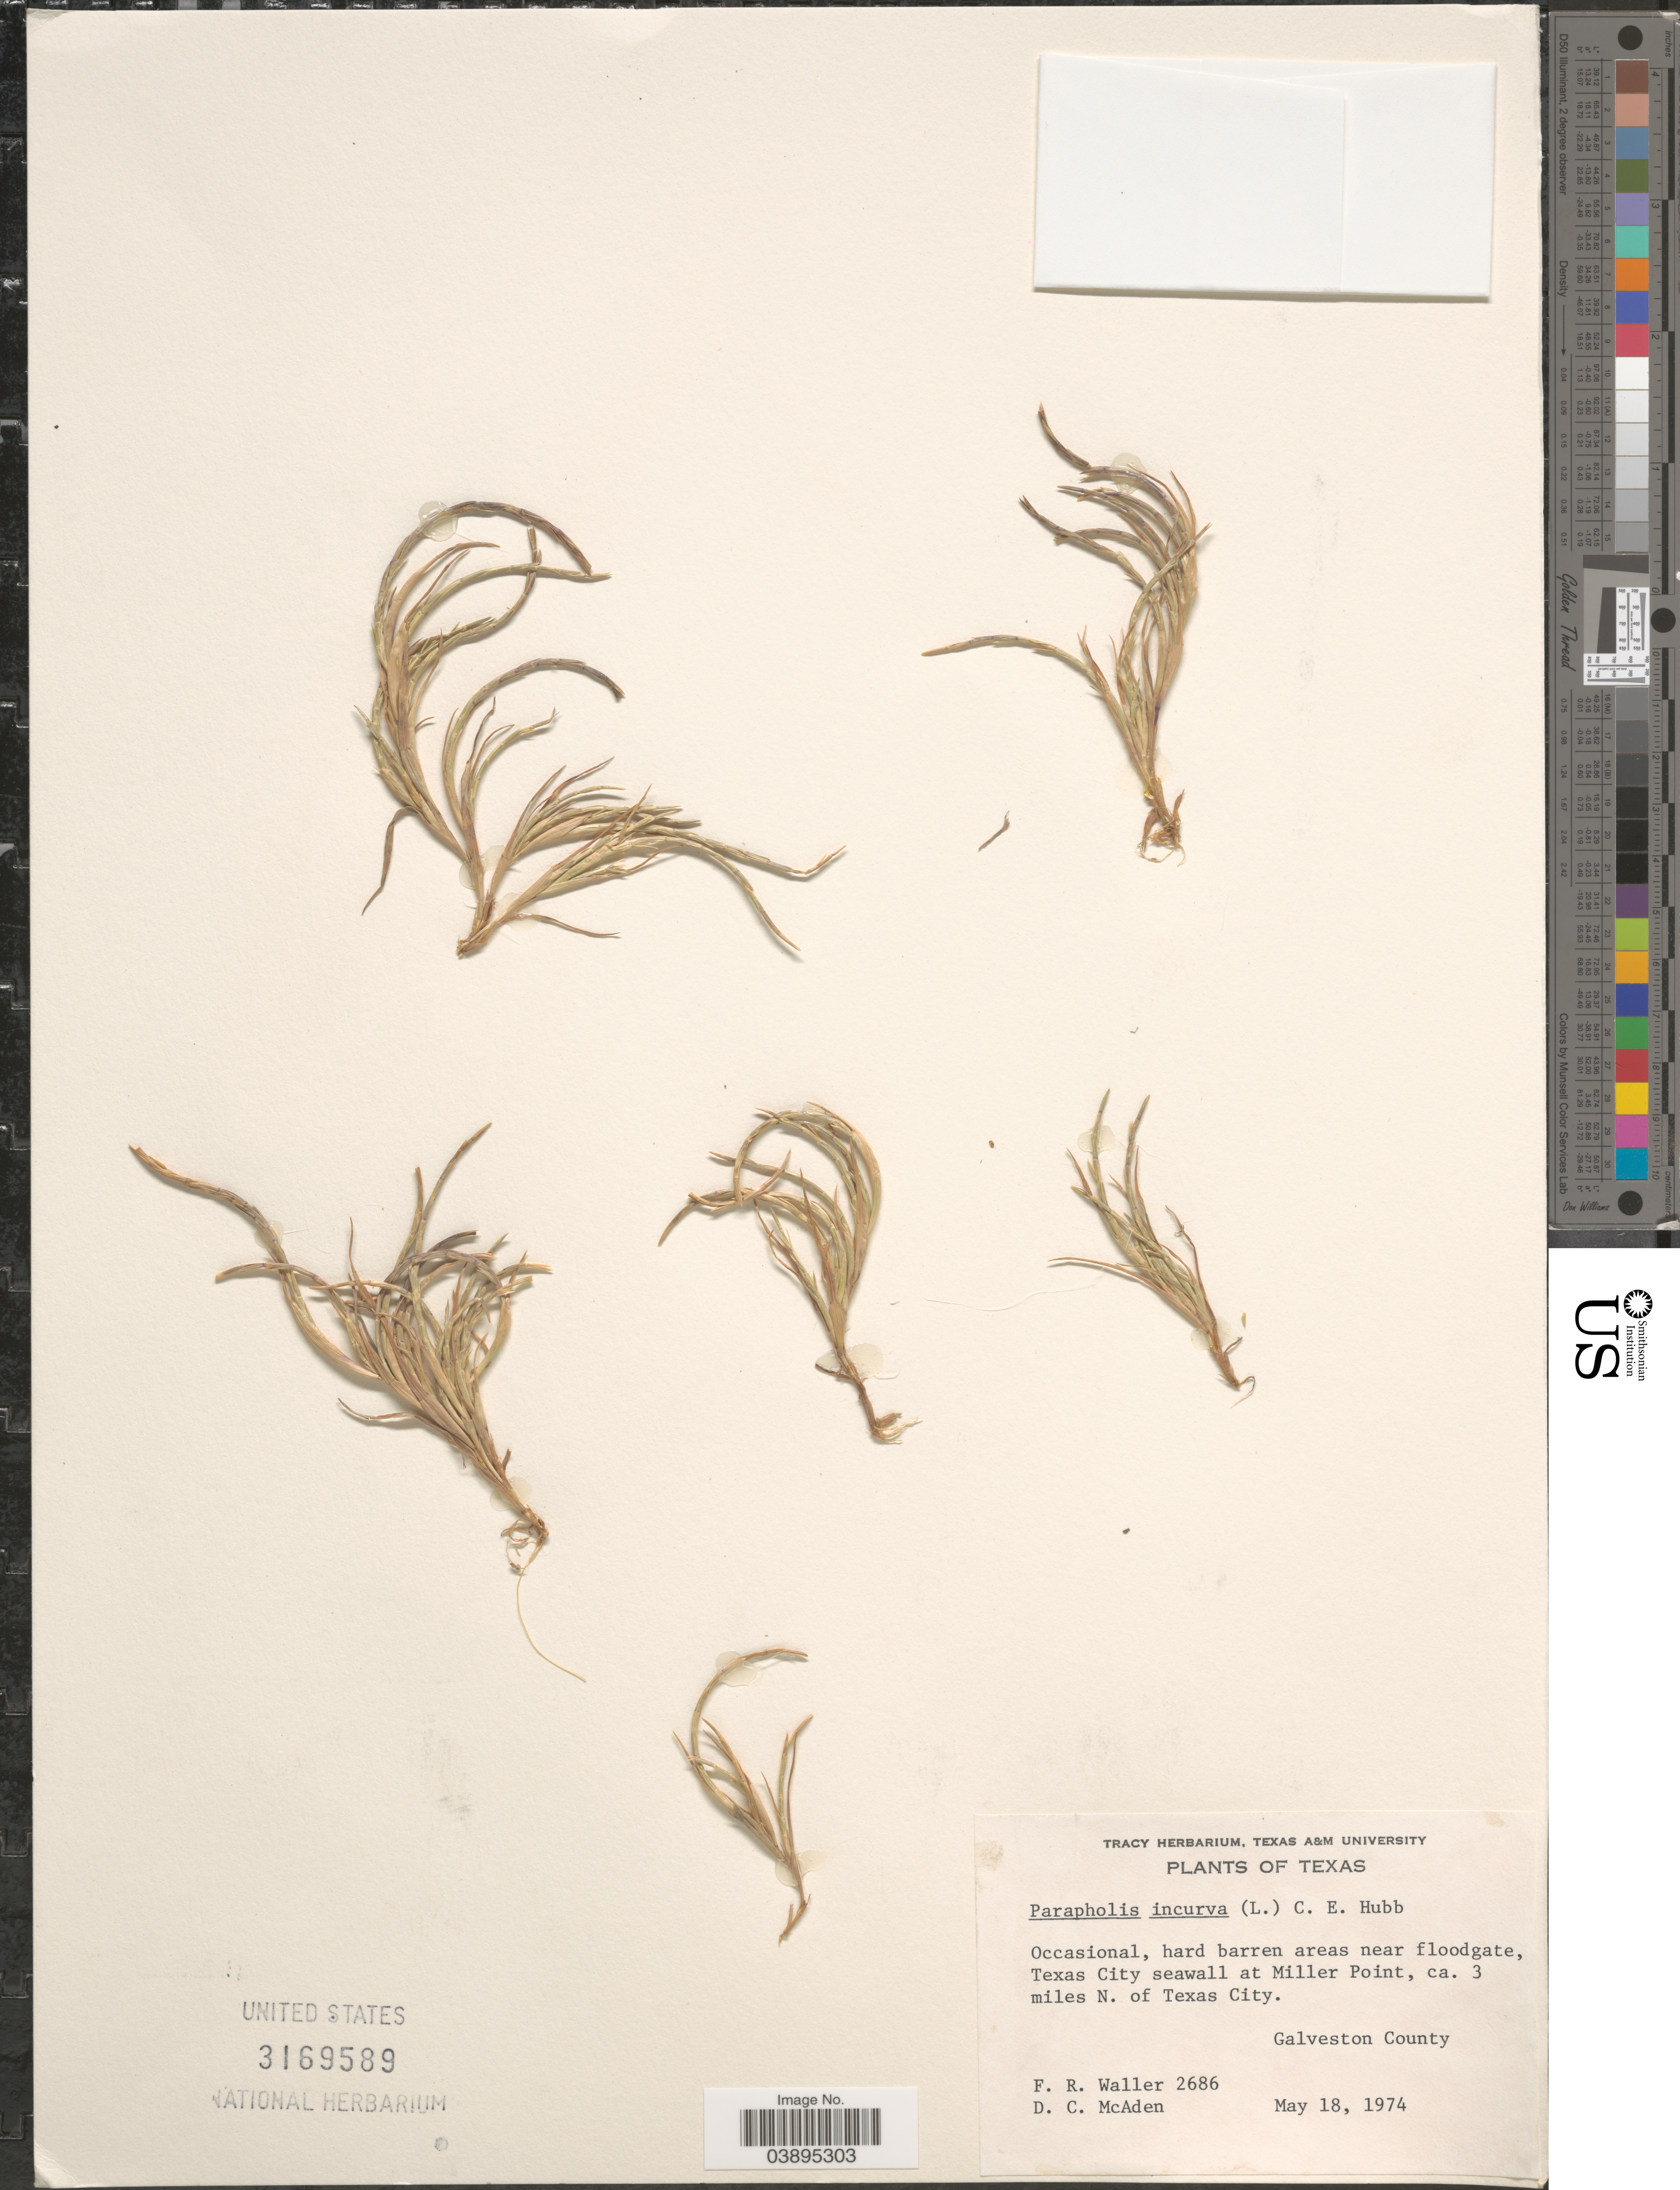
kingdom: Plantae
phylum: Tracheophyta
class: Liliopsida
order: Poales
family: Poaceae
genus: Parapholis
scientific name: Parapholis incurva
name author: (L.) C.E. Hubb.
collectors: F. R. Waller & D. McAden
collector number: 2686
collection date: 1974-05-18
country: United States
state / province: Texas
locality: Near floodgate, Texas City seawall at Miller Point, ca. 3 miles N. of Texas City. Galveston County.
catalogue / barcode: US 3169589